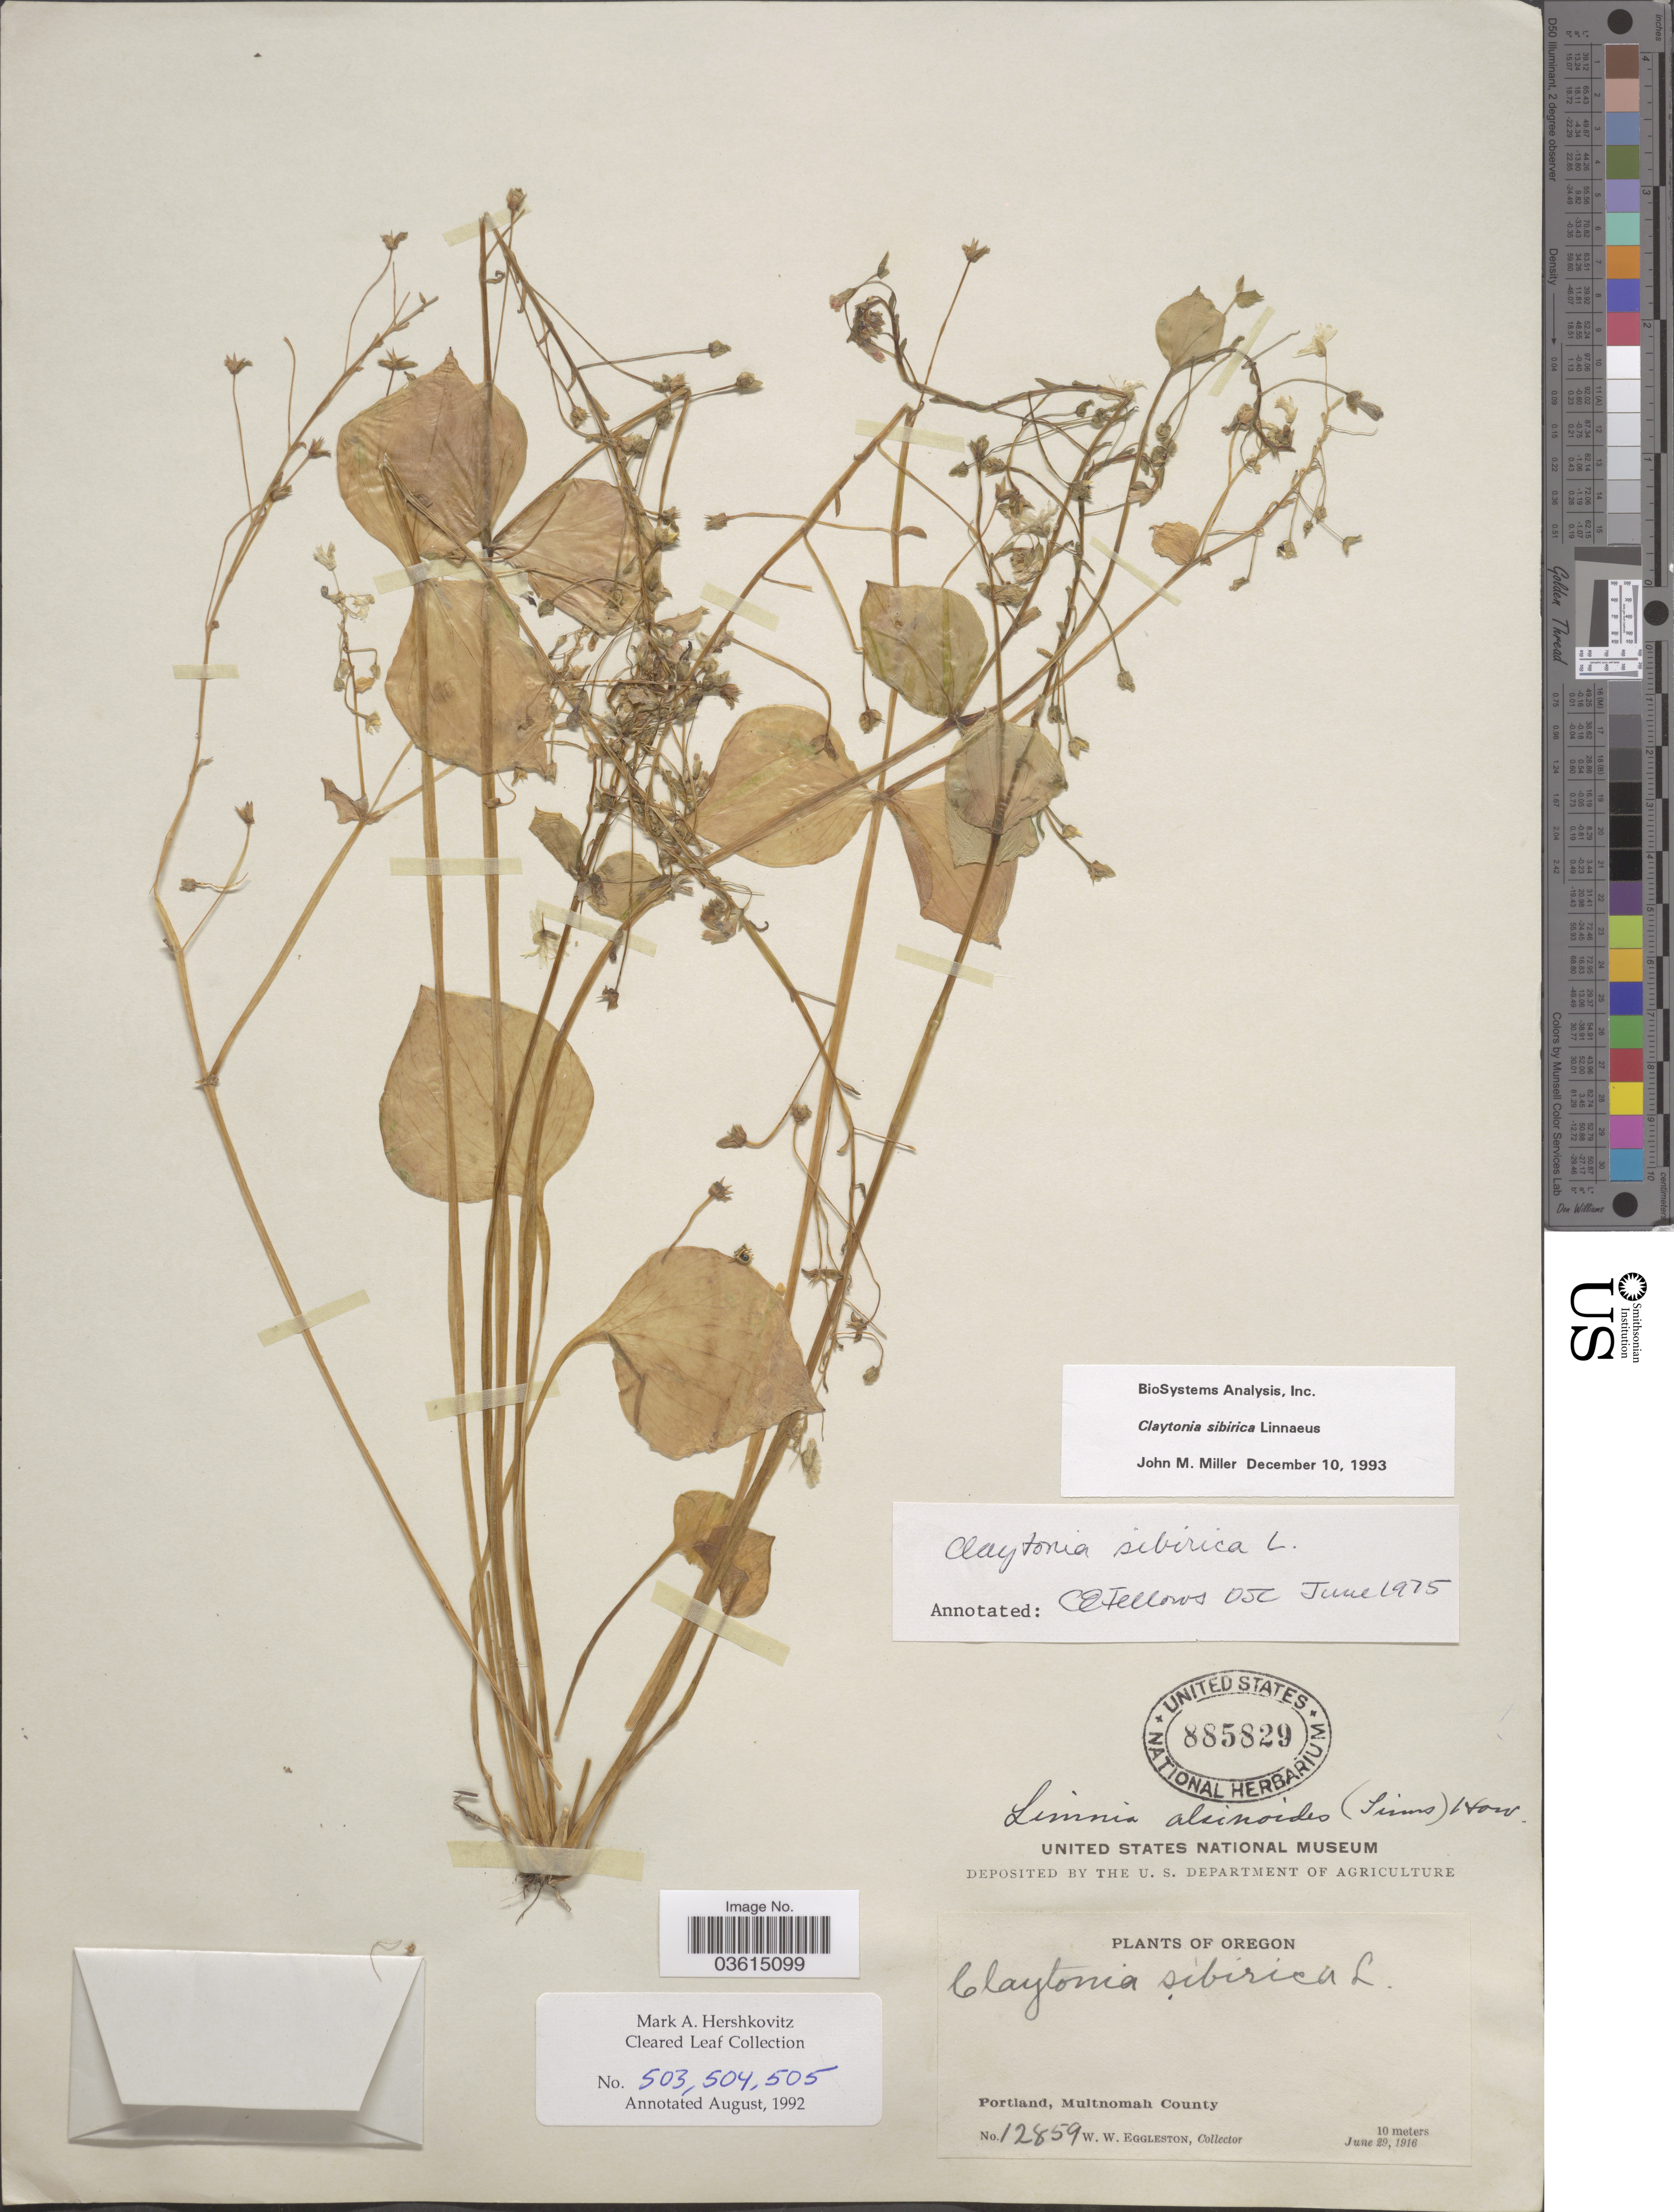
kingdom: Plantae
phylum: Tracheophyta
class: Magnoliopsida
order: Caryophyllales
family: Montiaceae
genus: Claytonia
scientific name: Claytonia sibirica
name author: L.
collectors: W. W. Eggleston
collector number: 12859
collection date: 1916-06-29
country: United States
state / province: Oregon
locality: Portland, Multnomah County.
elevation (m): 10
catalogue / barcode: US 885829